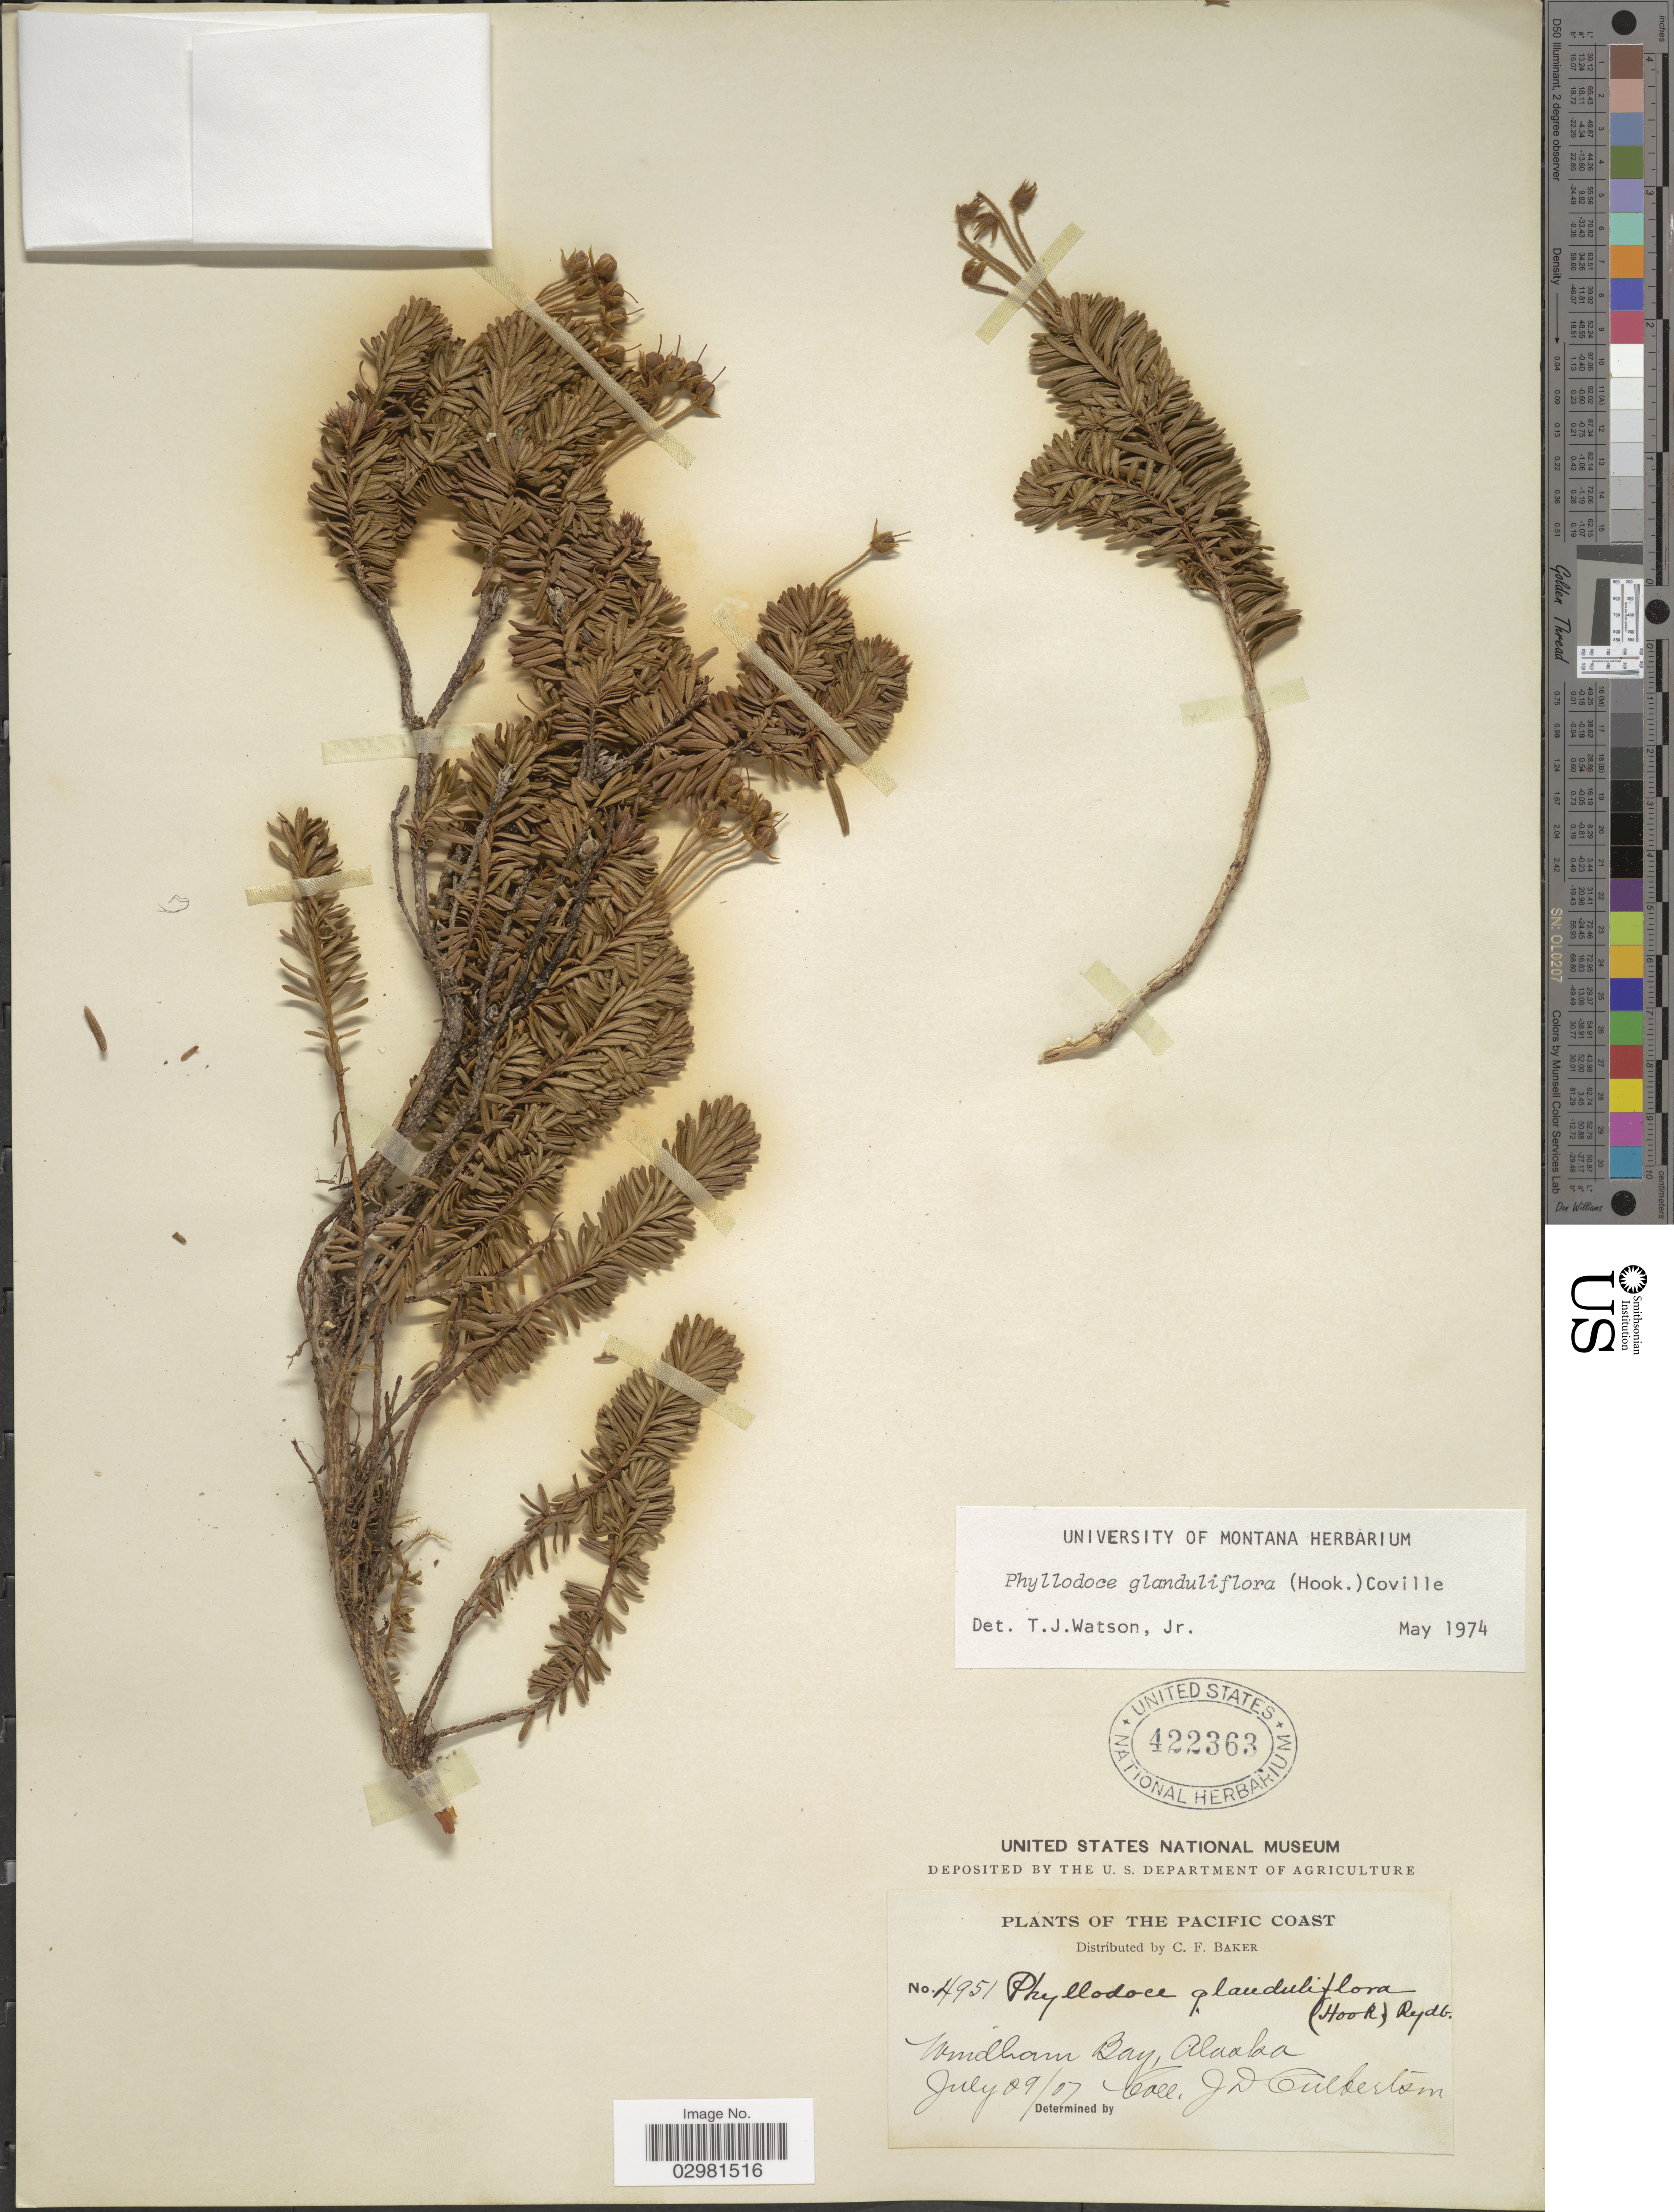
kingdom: Plantae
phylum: Tracheophyta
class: Magnoliopsida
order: Ericales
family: Ericaceae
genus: Phyllodoce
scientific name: Phyllodoce glanduliflora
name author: (Hook.) Coville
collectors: J. Culbertson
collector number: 4951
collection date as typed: Transcribed d/m/y: 29/7/7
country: United States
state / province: Alaska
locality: The Pacific Coast, Windham Bay.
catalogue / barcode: US 422363